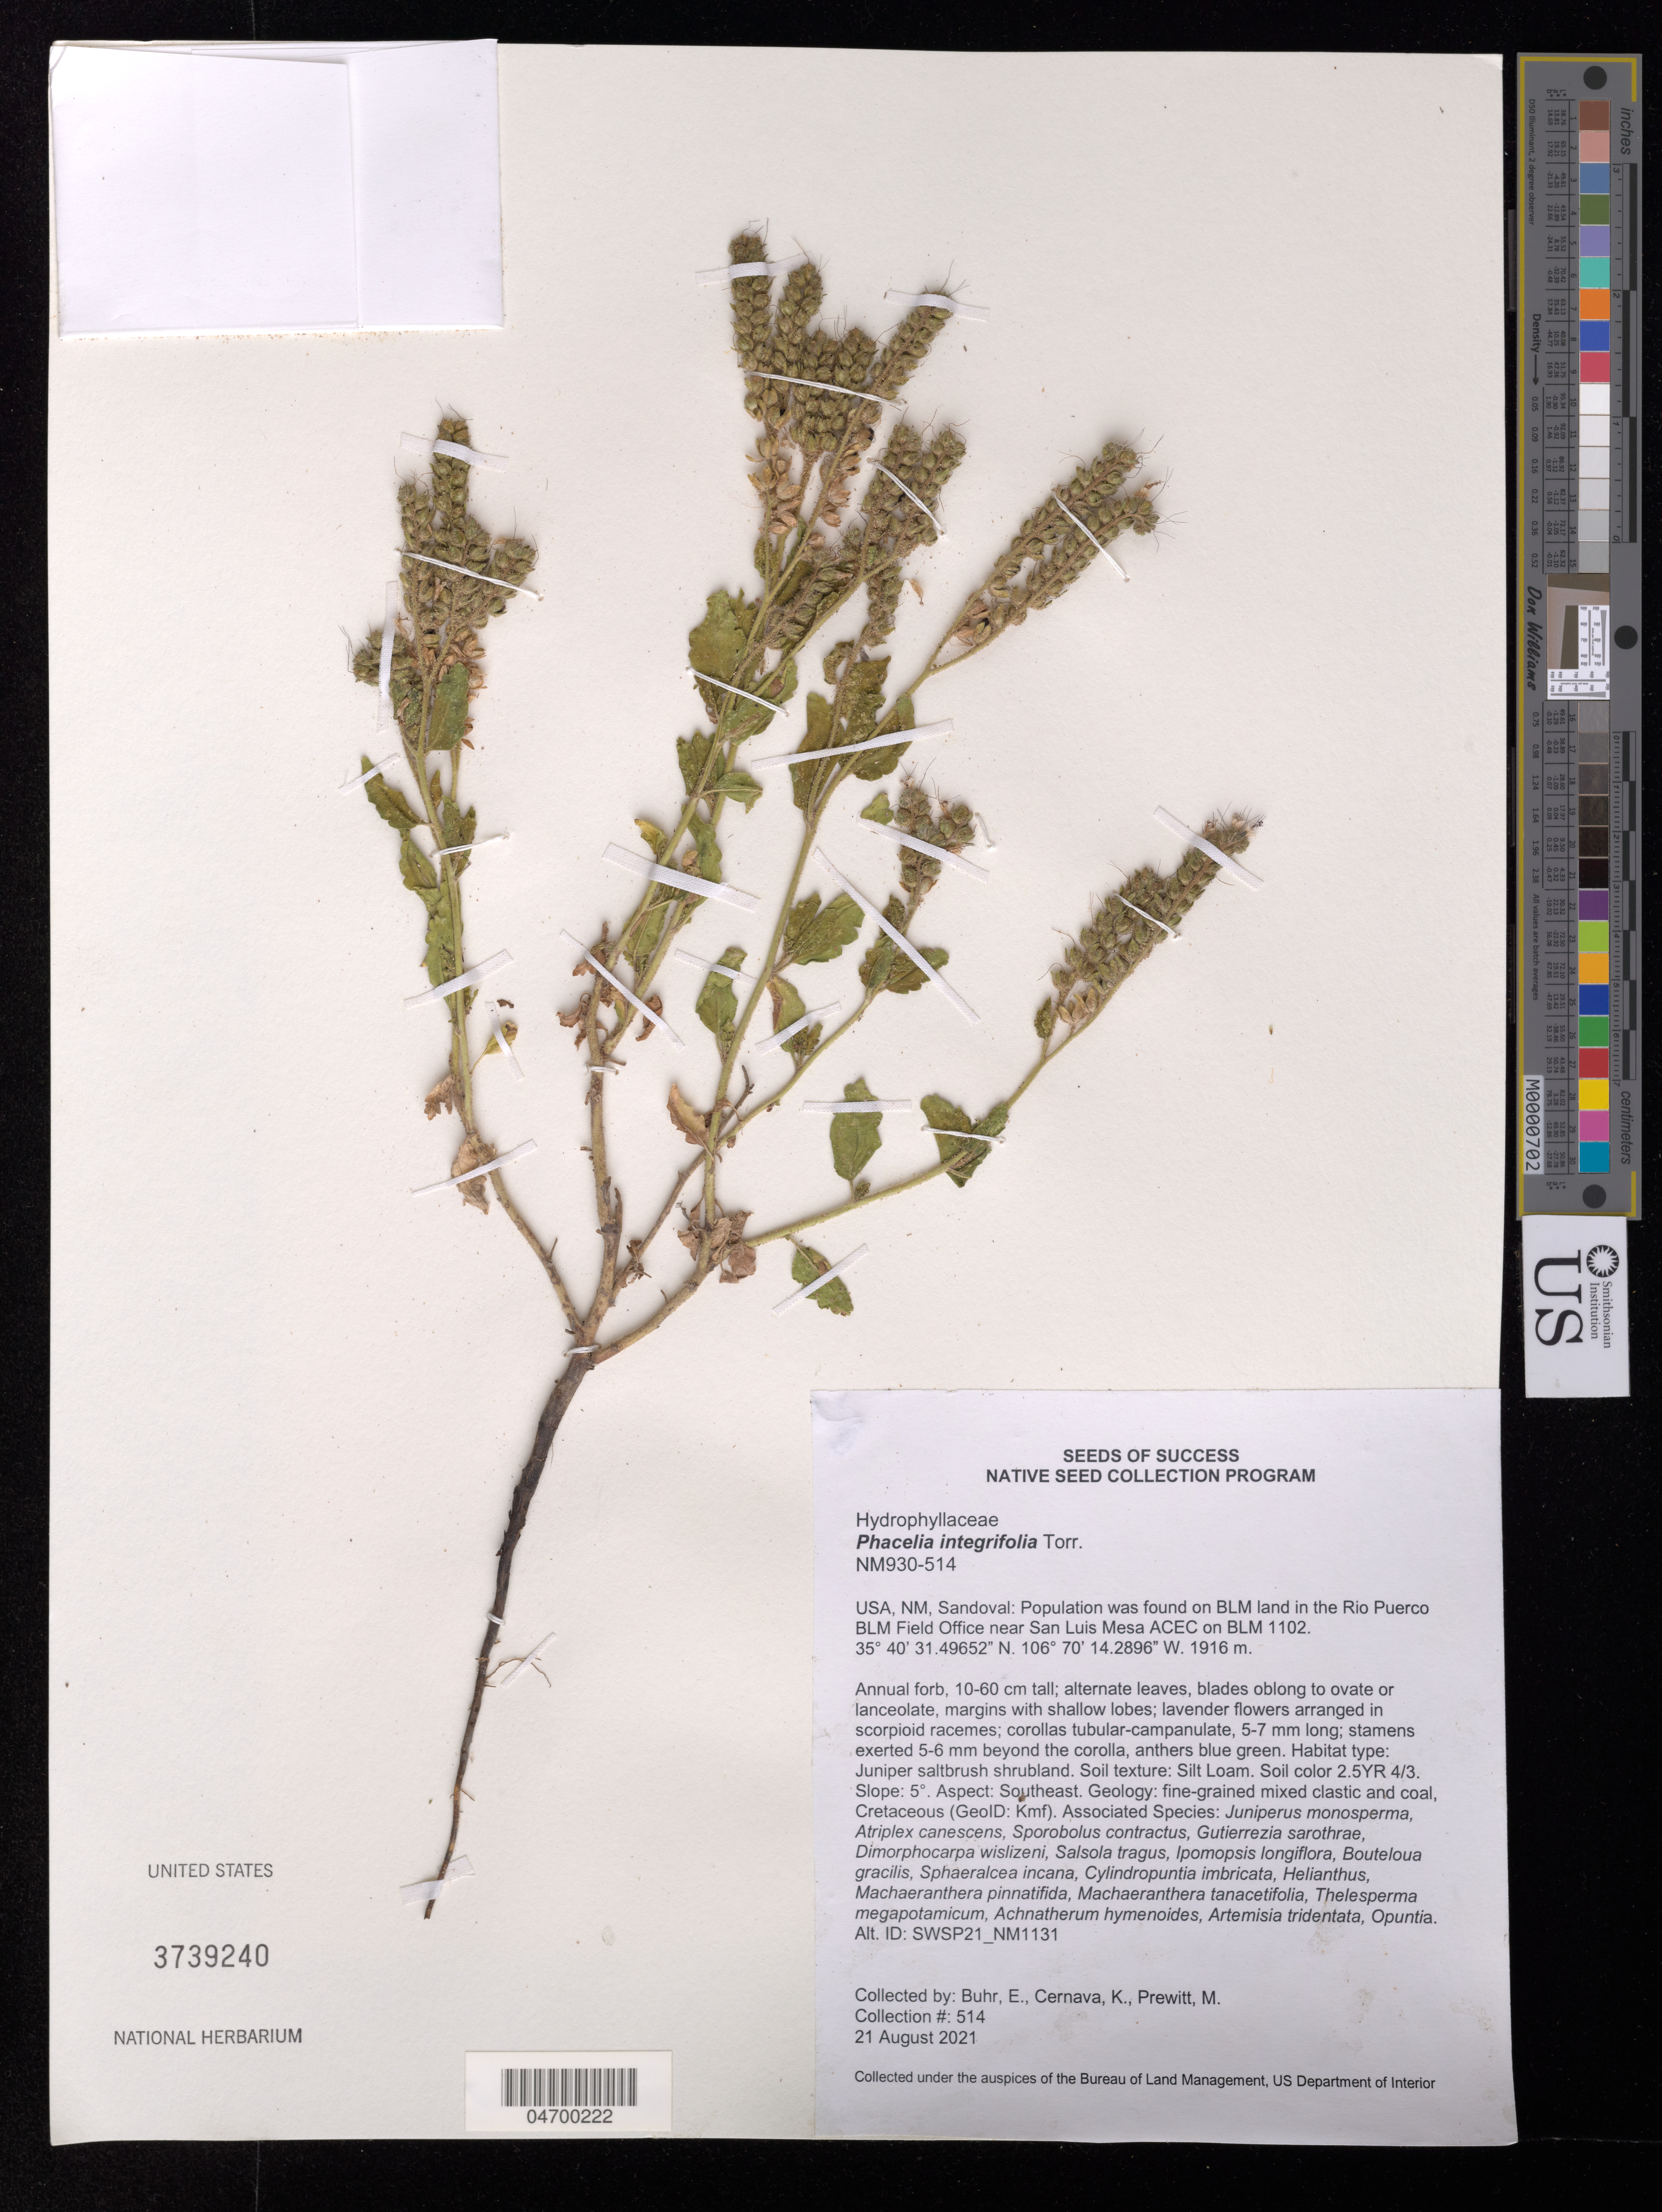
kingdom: Plantae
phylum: Tracheophyta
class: Magnoliopsida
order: Boraginales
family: Hydrophyllaceae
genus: Phacelia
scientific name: Phacelia integrifolia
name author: Torr.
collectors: E. Buhr, C. Silliman & D. Sauve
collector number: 514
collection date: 2021-08-21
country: United States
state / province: New Mexico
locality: Sandoval: On BLM land in the Rio Puerco BLM Field Office near San Luis Mesa ACEC on BLM 1102.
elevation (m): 1916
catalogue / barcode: US 3739240